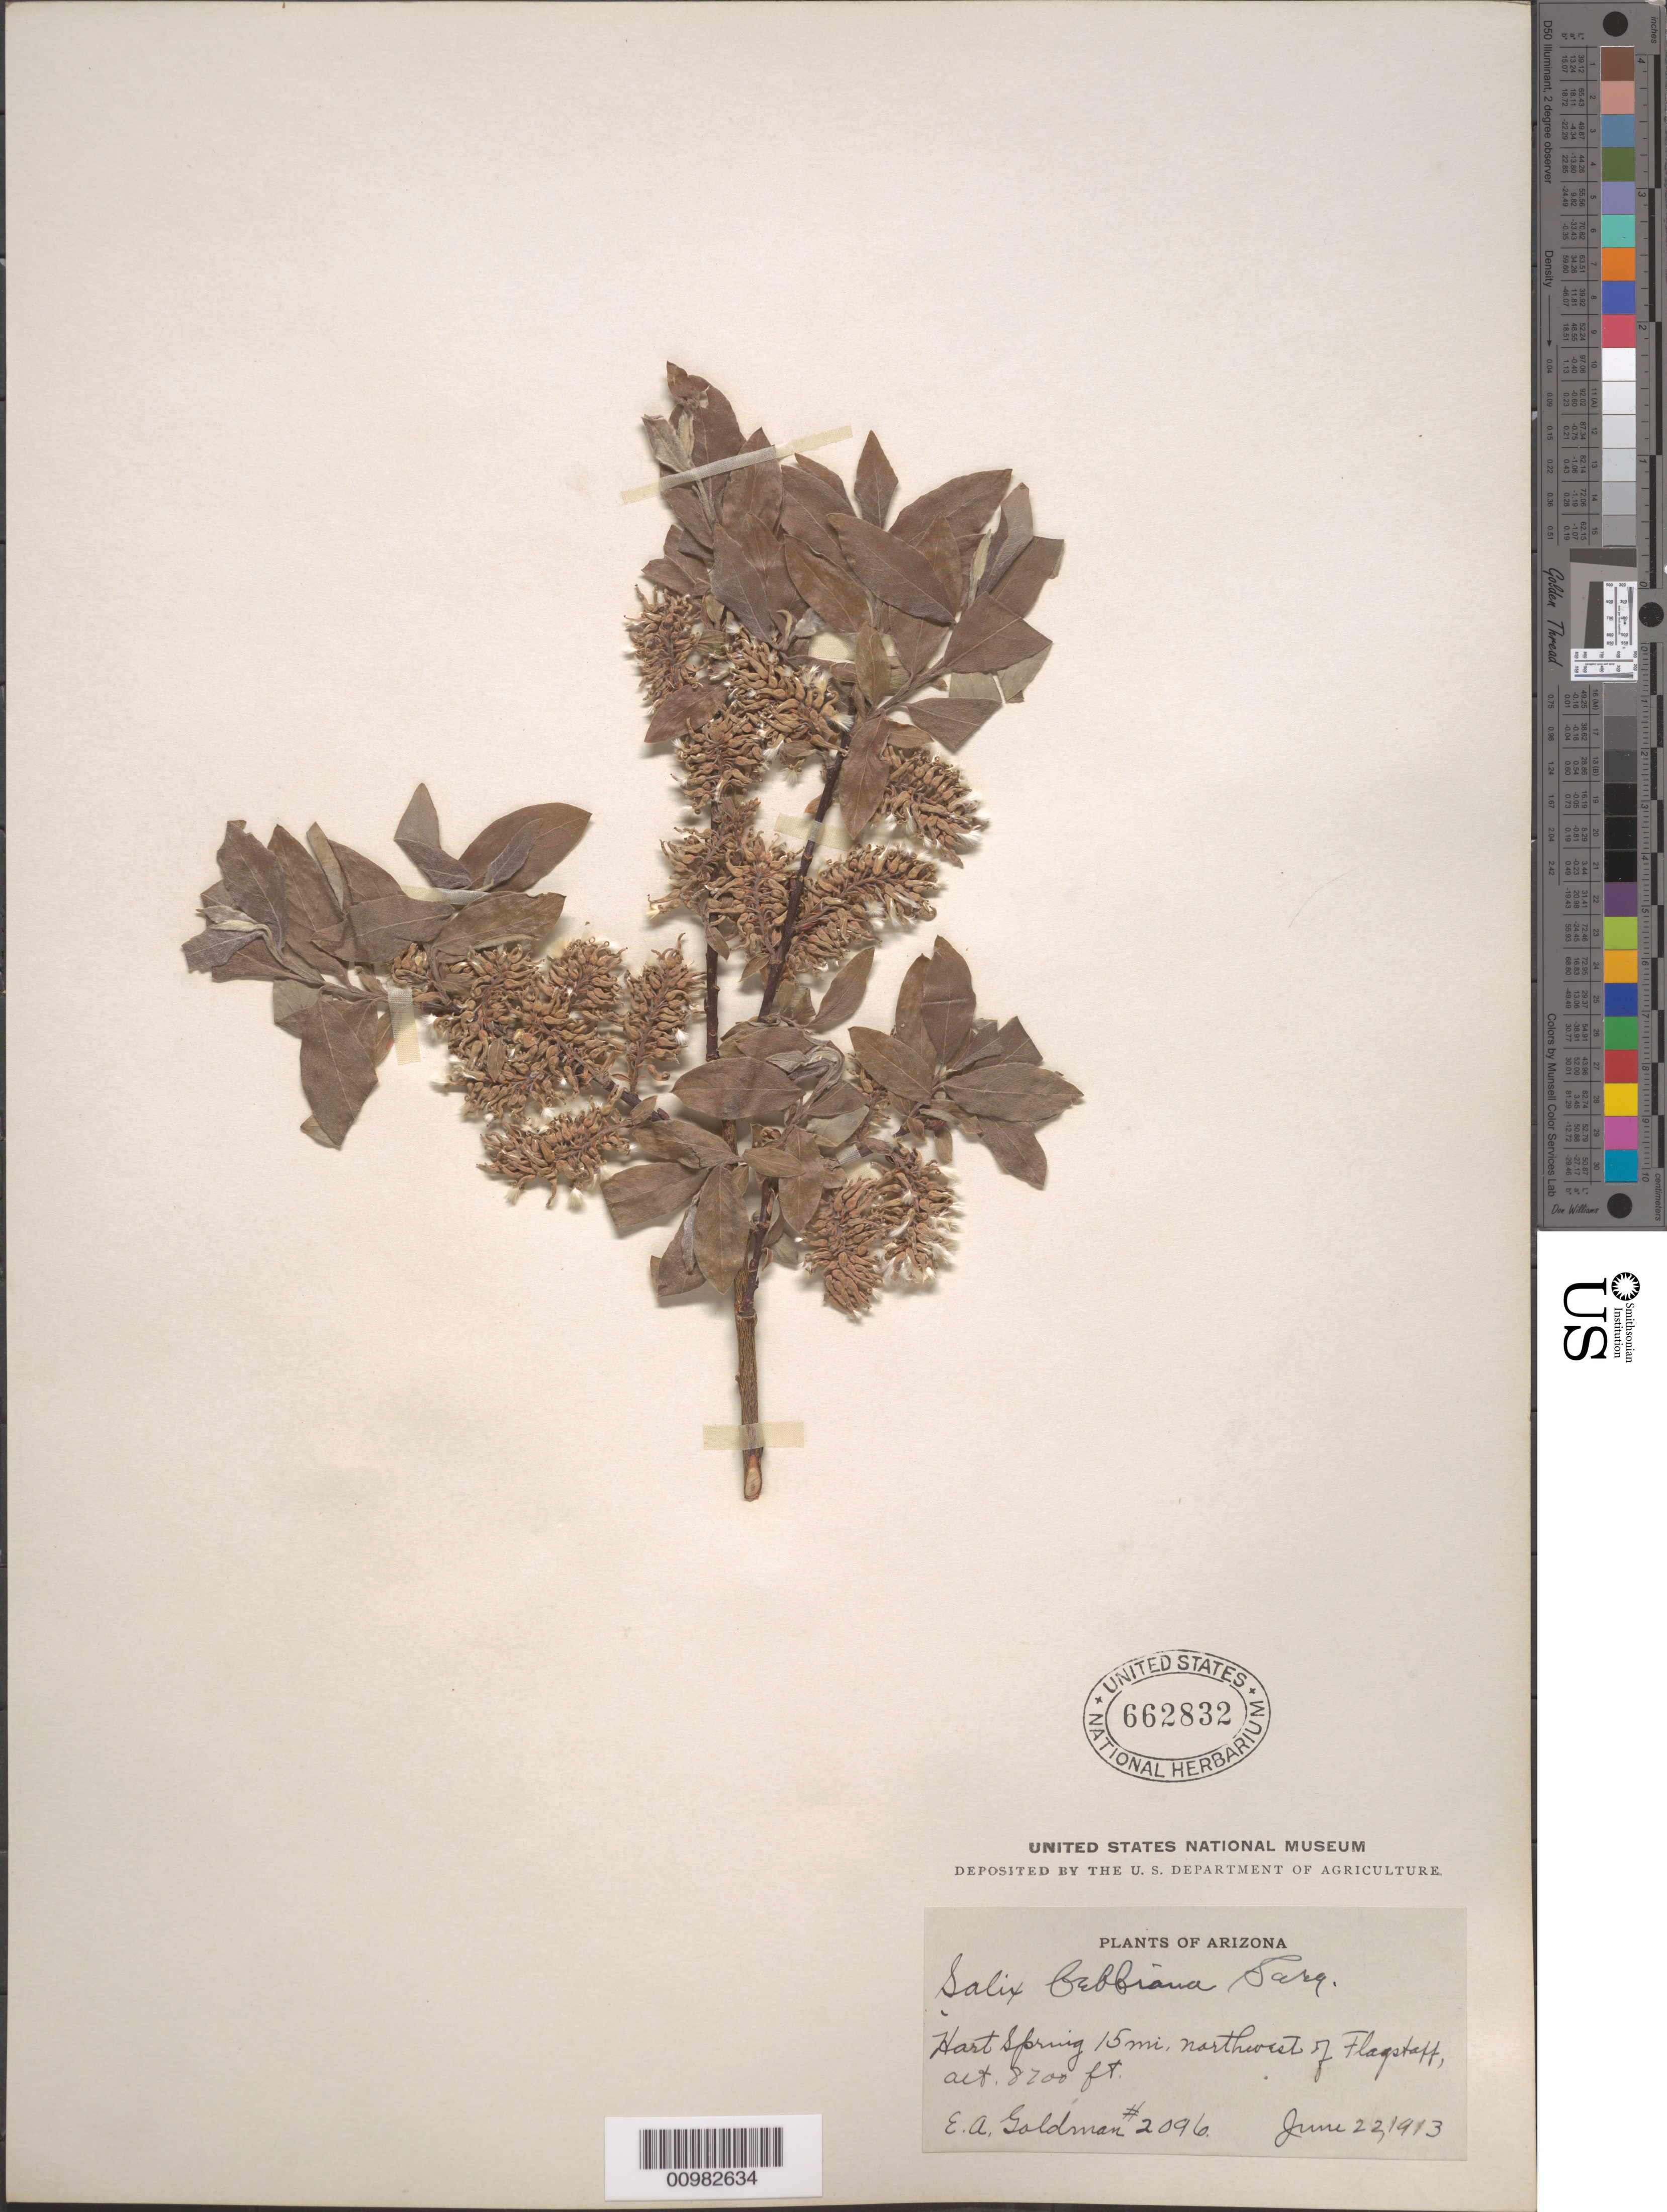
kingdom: Plantae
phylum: Tracheophyta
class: Magnoliopsida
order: Malpighiales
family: Salicaceae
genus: Salix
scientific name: Salix bebbiana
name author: Sarg.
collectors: E. A. Goldman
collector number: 2096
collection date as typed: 22 Jun 1913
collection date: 1913-06-22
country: United States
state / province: Arizona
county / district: Coconino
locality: Hart Spring 15 miles northwest of Flagstaff.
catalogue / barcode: US 662832